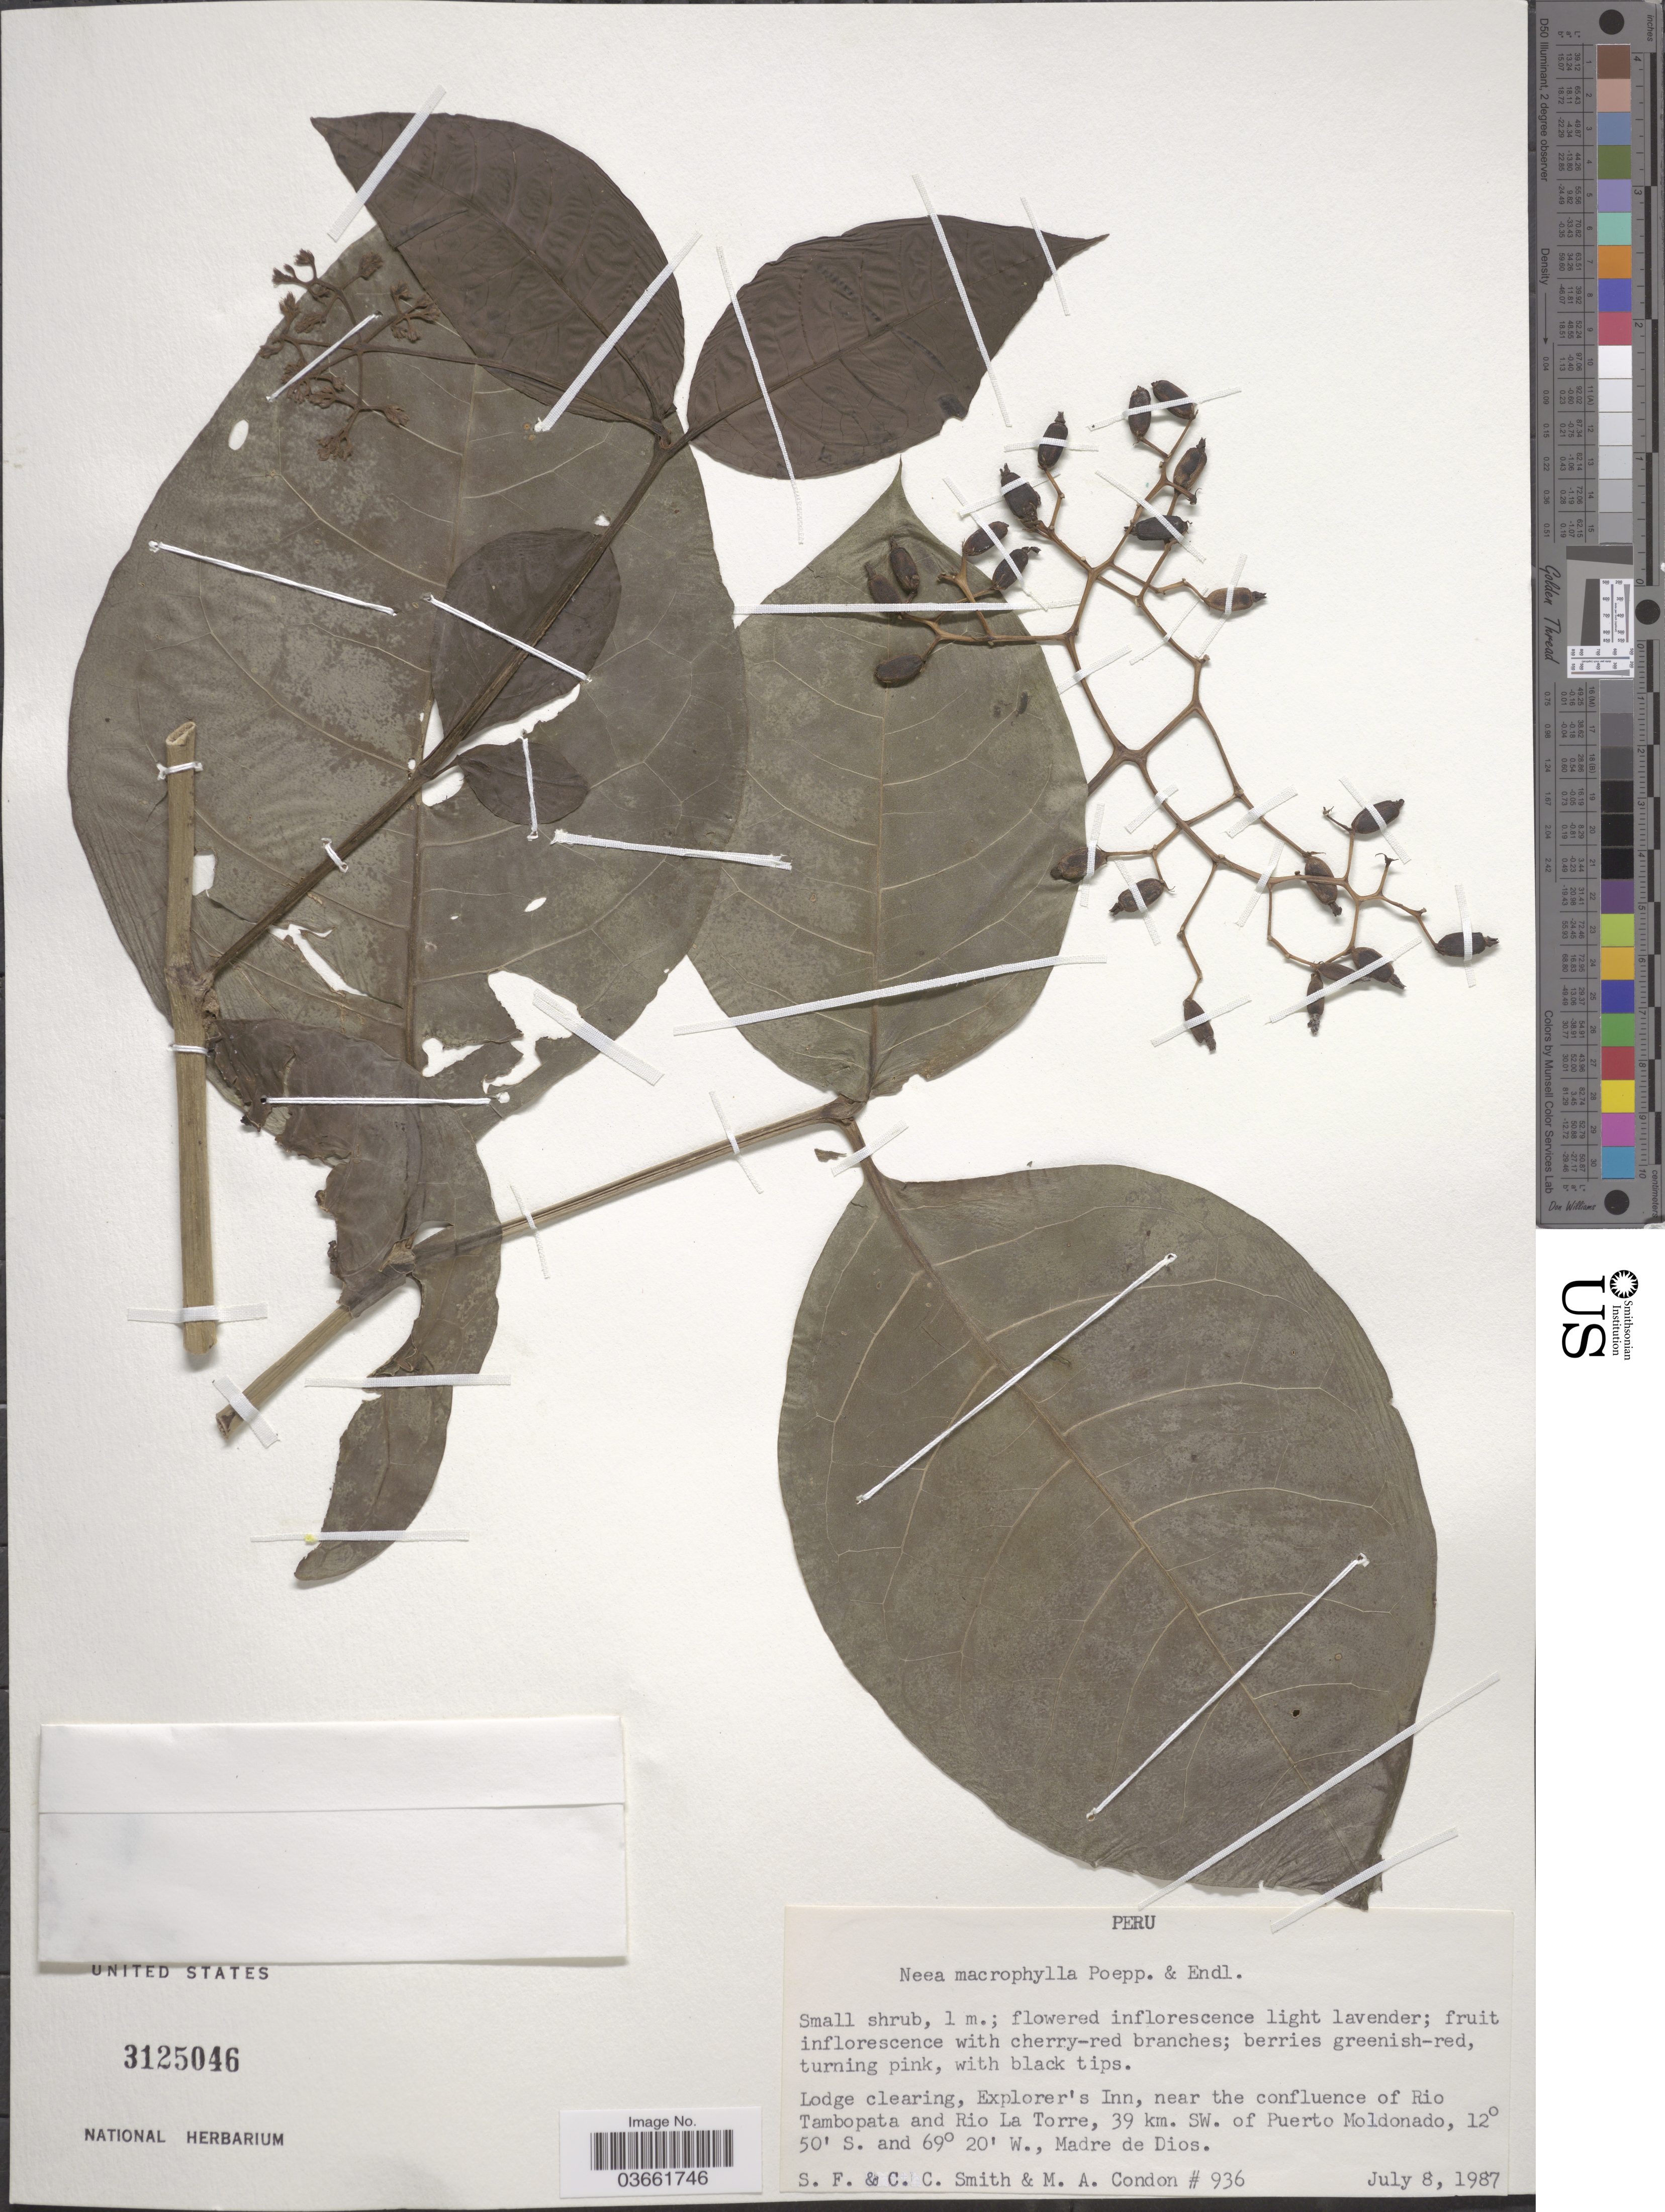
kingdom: Plantae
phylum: Tracheophyta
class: Magnoliopsida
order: Caryophyllales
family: Nyctaginaceae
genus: Neea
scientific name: Neea macrophylla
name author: Britton ex Rusby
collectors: S.F. Smith, C. C. Smith & M. Condon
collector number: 936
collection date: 1987-07-08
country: Peru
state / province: Madre de Dios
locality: Lodge clearing, Explorer's Inn, near the confluence of Rio Tambopata and Rio La Torre, 39 km. SW. of Puerto Moldonado.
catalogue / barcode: US 3125046